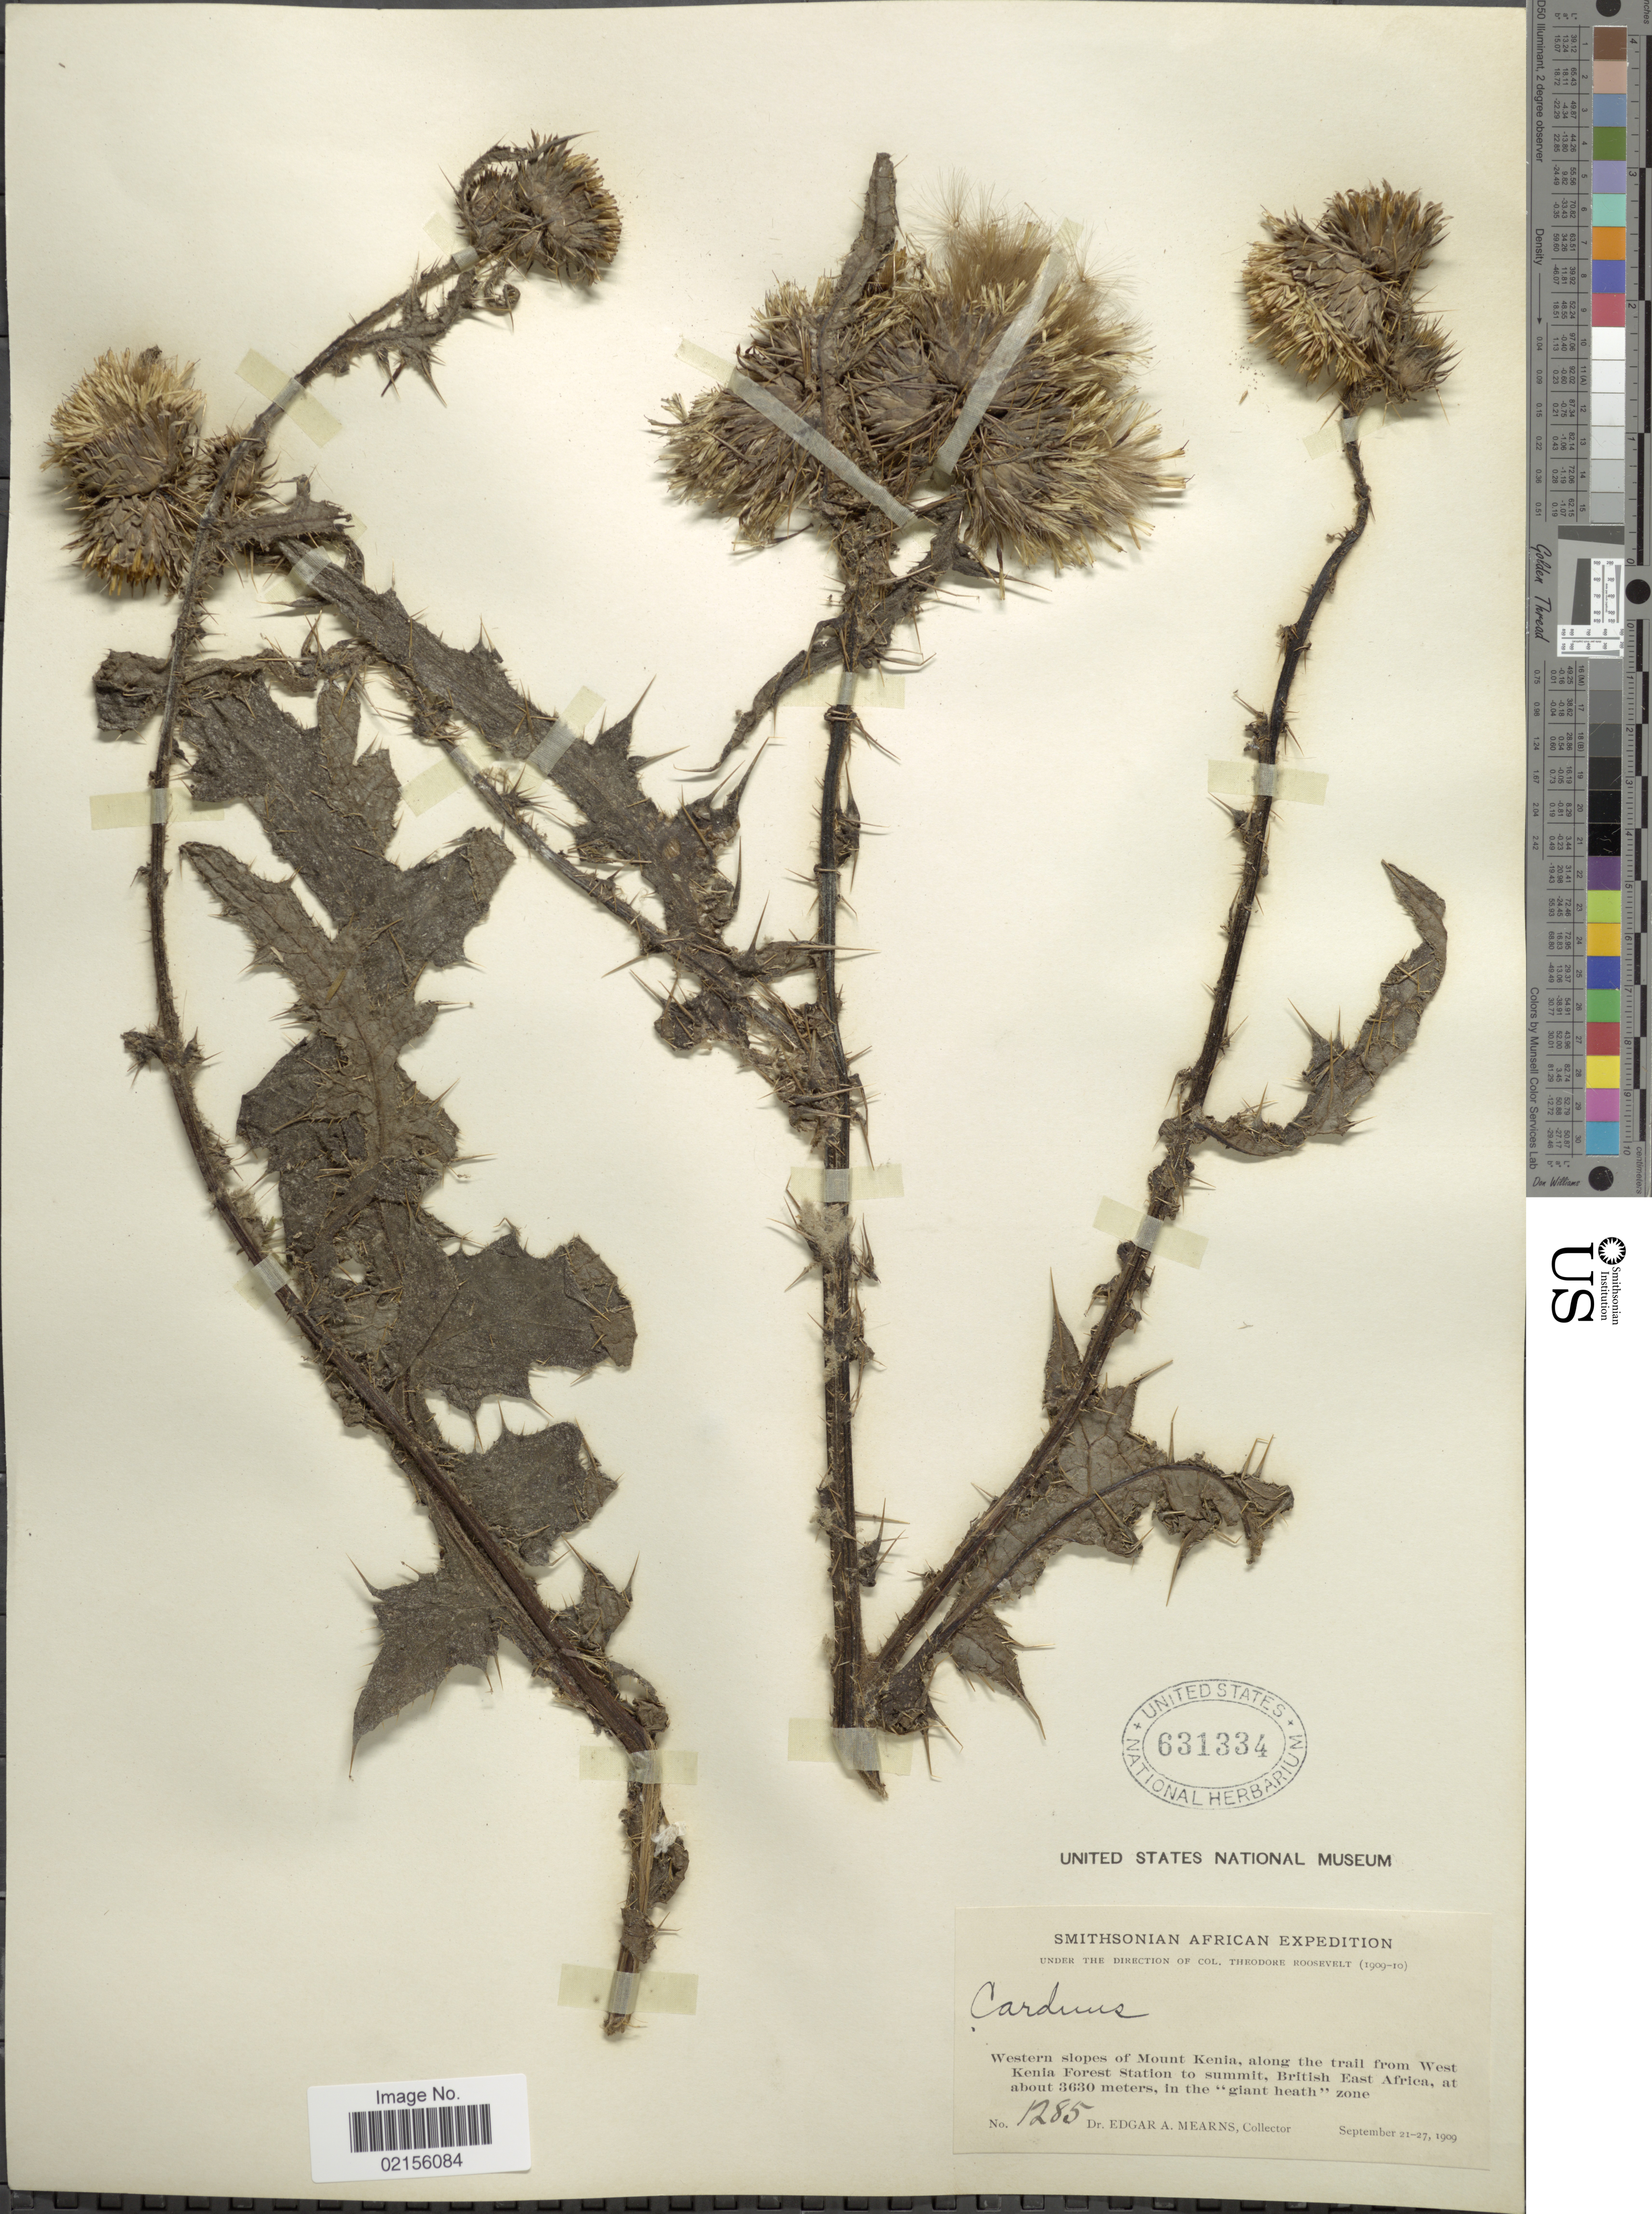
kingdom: Plantae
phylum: Tracheophyta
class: Magnoliopsida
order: Asterales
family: Asteraceae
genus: Carduus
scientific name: Carduus sp.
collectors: E. A. Mearns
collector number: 1285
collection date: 1909-09-21/1909-09-27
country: Kenya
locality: Western slopes of Mount Kenia, along the trail from West Kenia Forest Station to summit, British East Africa, in the 'giant heath' zone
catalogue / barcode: US 631334